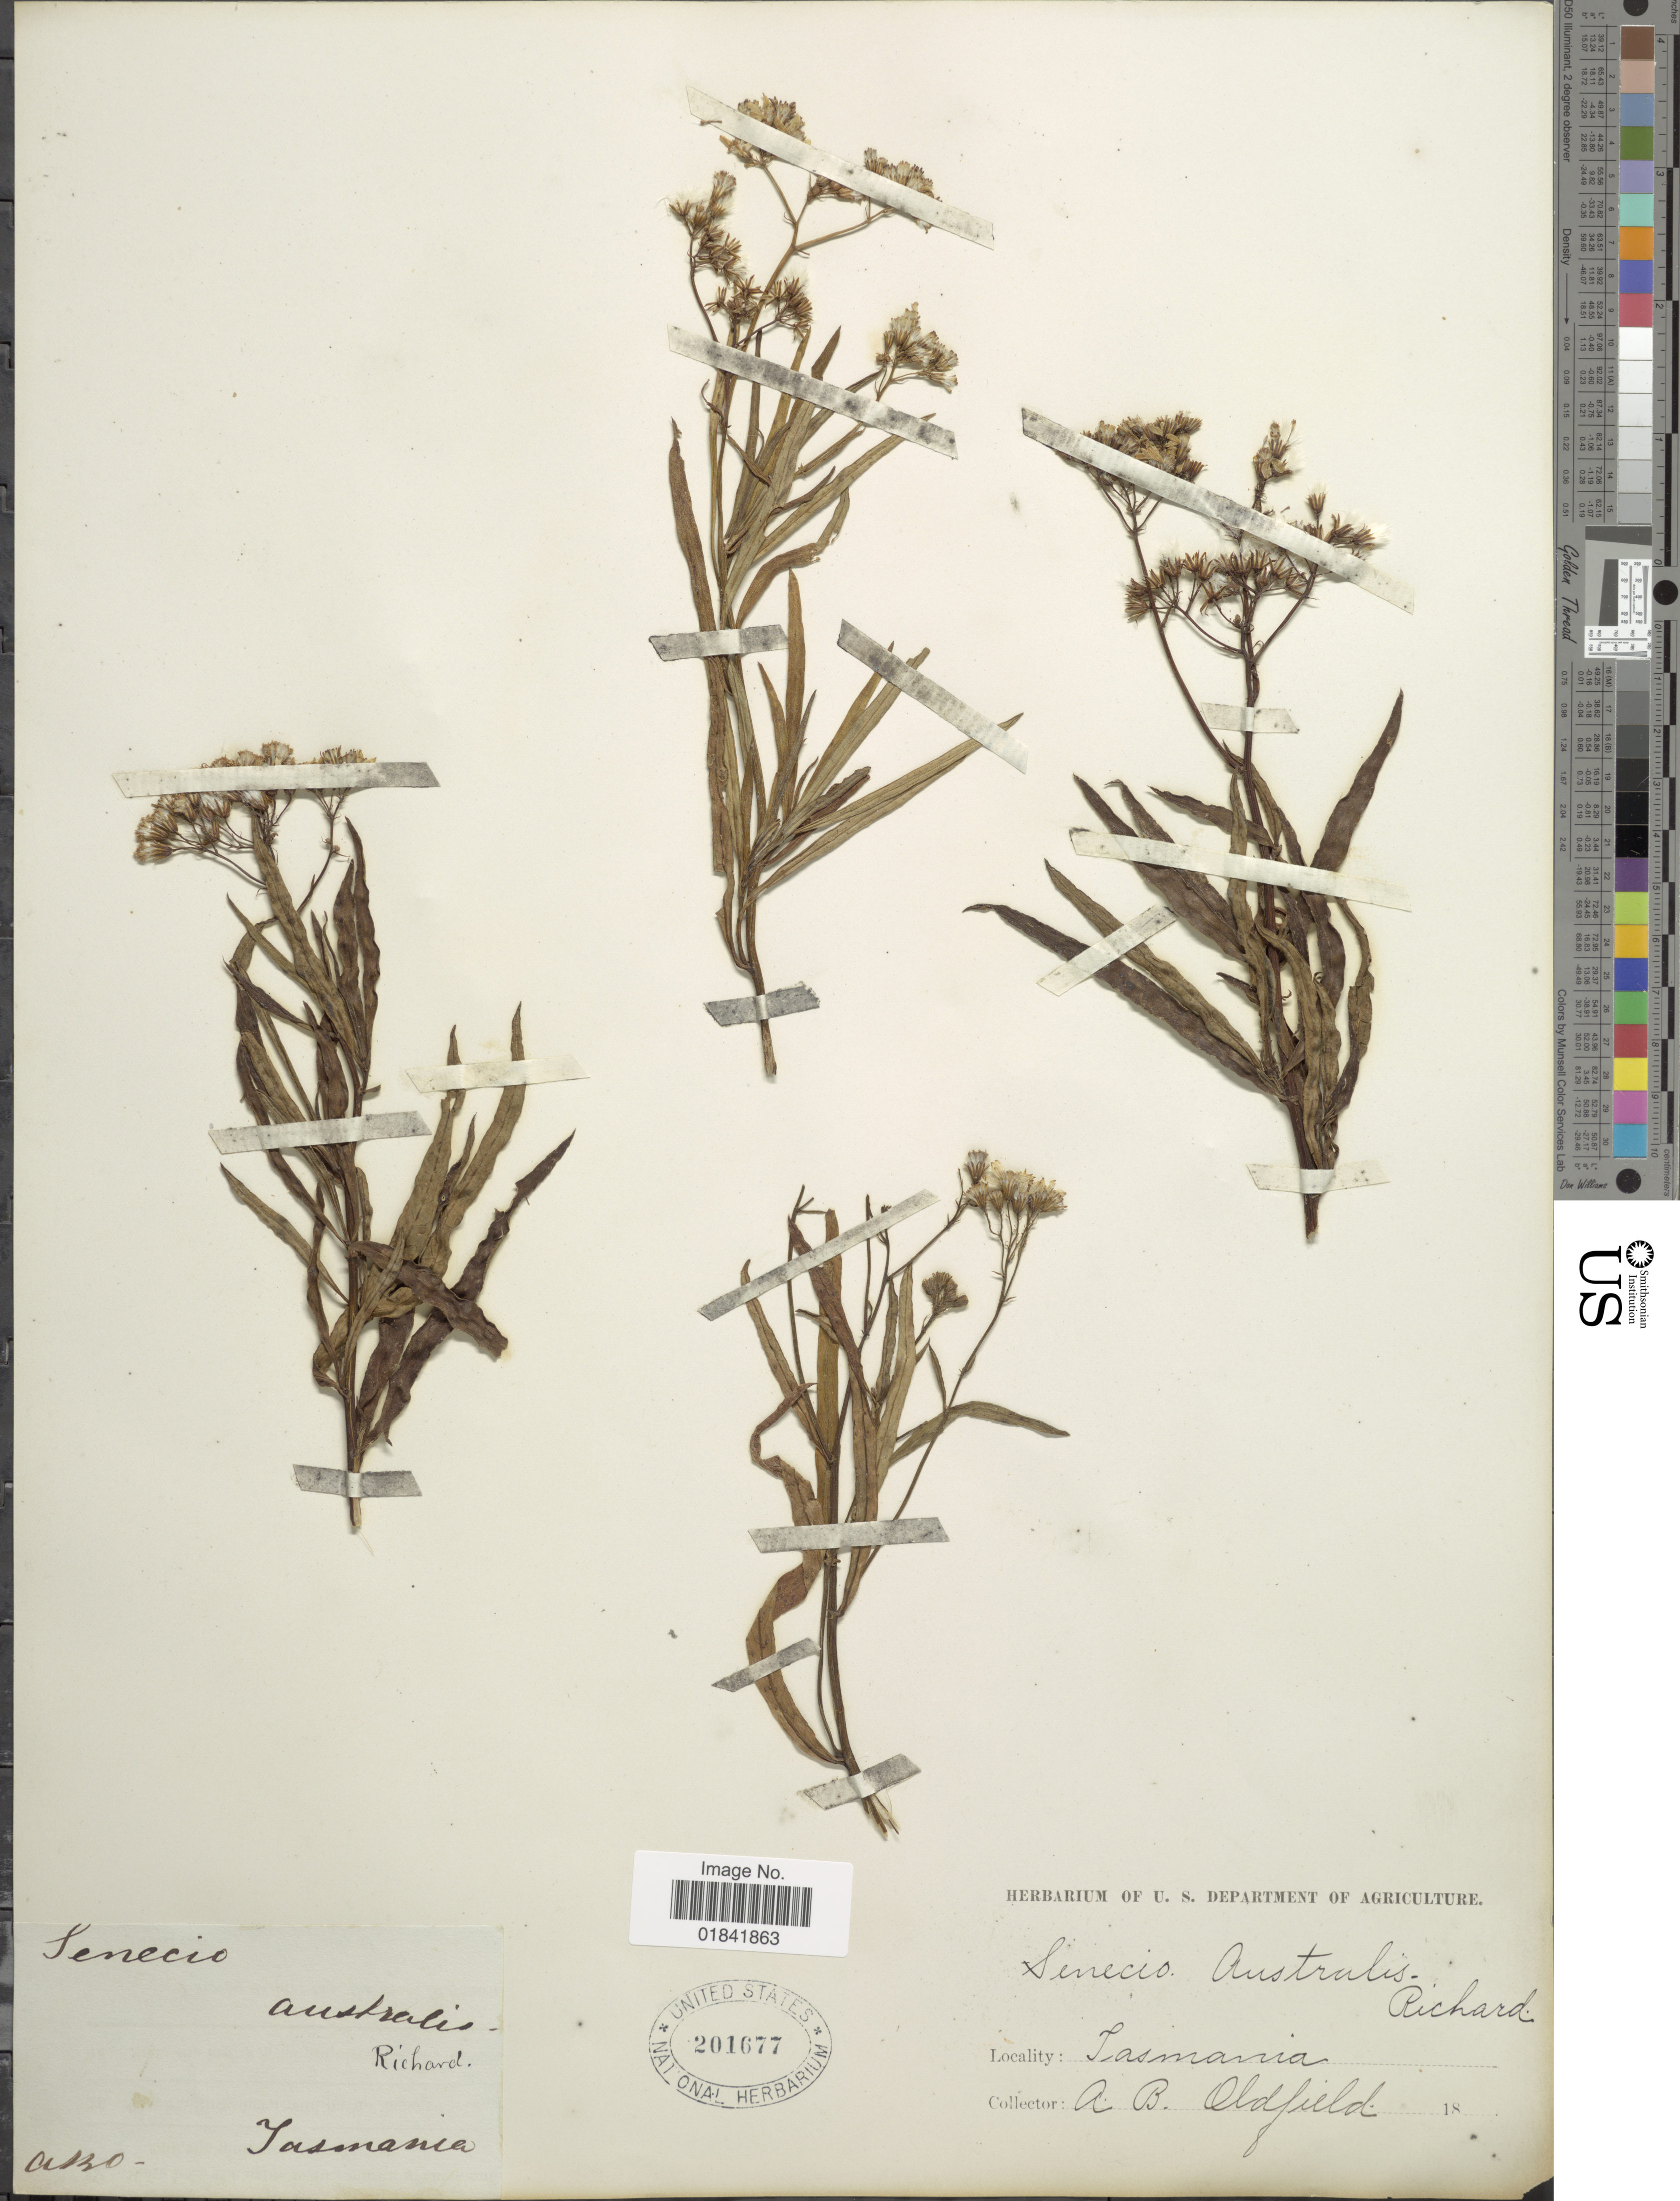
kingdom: Plantae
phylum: Tracheophyta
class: Magnoliopsida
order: Asterales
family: Asteraceae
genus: Senecio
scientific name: Senecio australis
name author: Willd.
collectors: A. Oldfield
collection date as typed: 18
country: Australia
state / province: Tasmania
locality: Tasmania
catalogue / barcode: US 201677